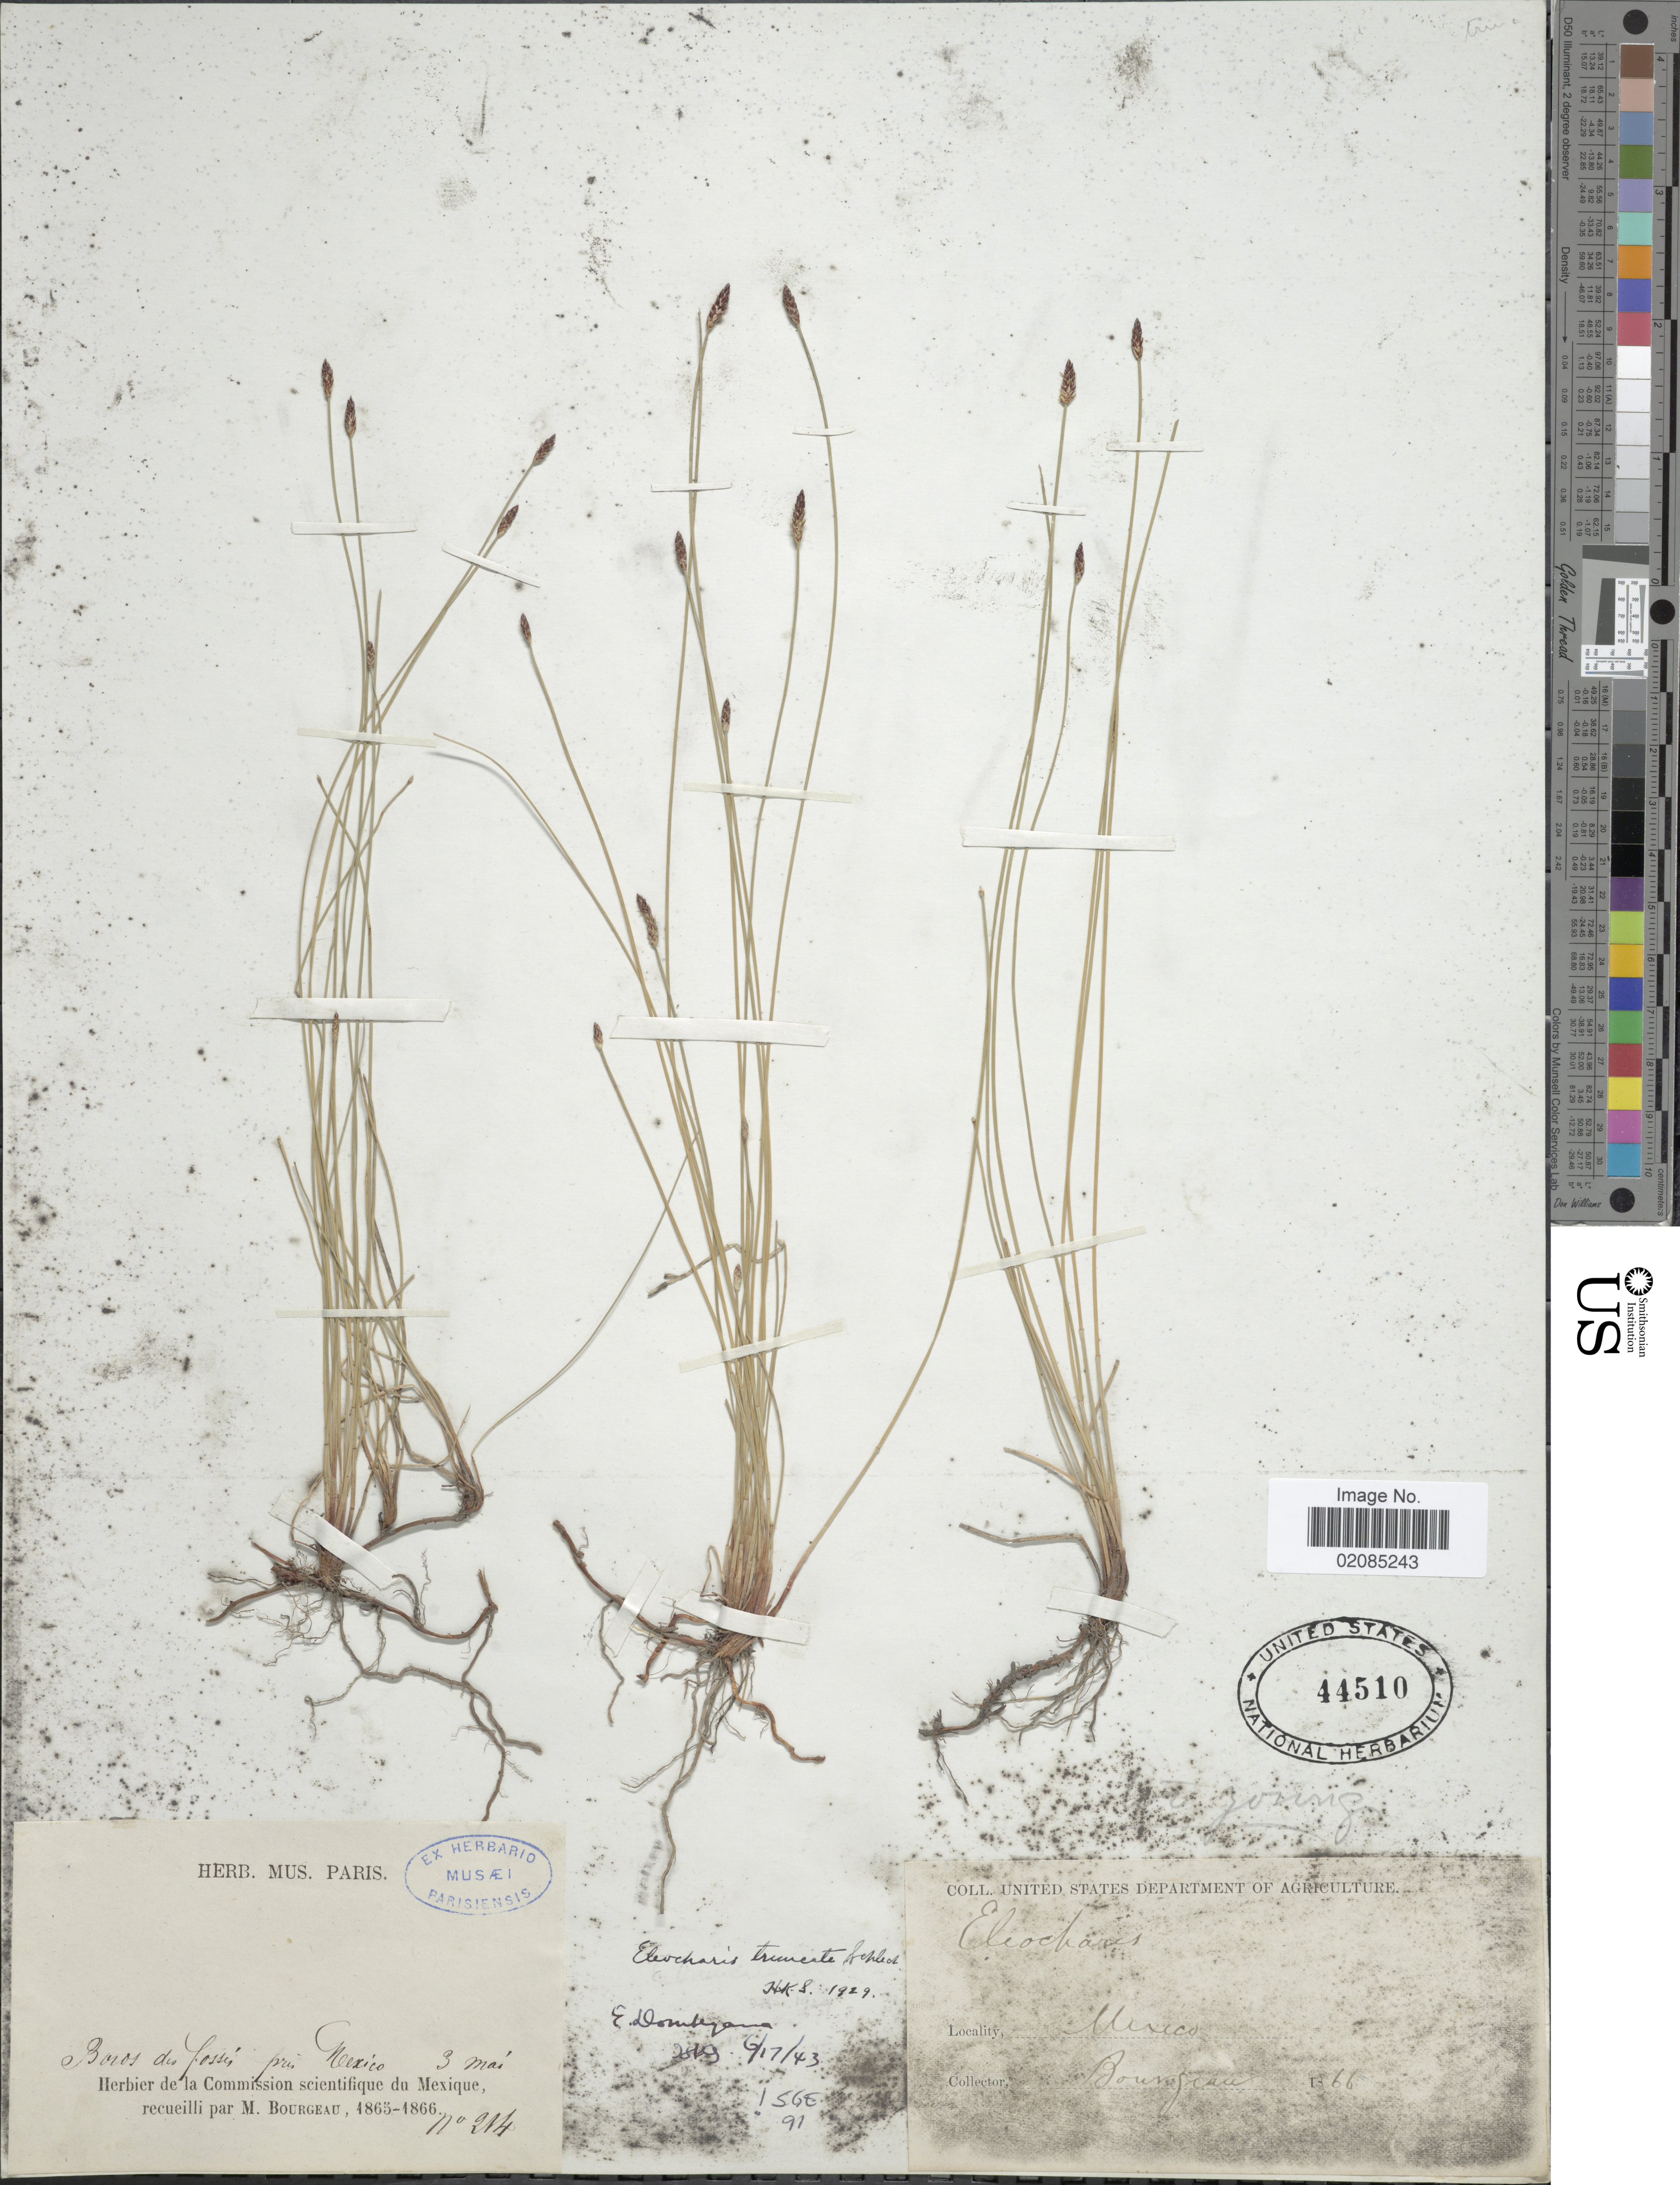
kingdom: Plantae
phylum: Tracheophyta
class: Liliopsida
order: Poales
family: Cyperaceae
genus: Eleocharis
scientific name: Eleocharis dombeyana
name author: Kunth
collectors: M. Bourgeau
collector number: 214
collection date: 1866-05-05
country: Mexico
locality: Bords des fossés près Mexico [edges of ditches near Mexico]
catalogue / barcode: US 44510